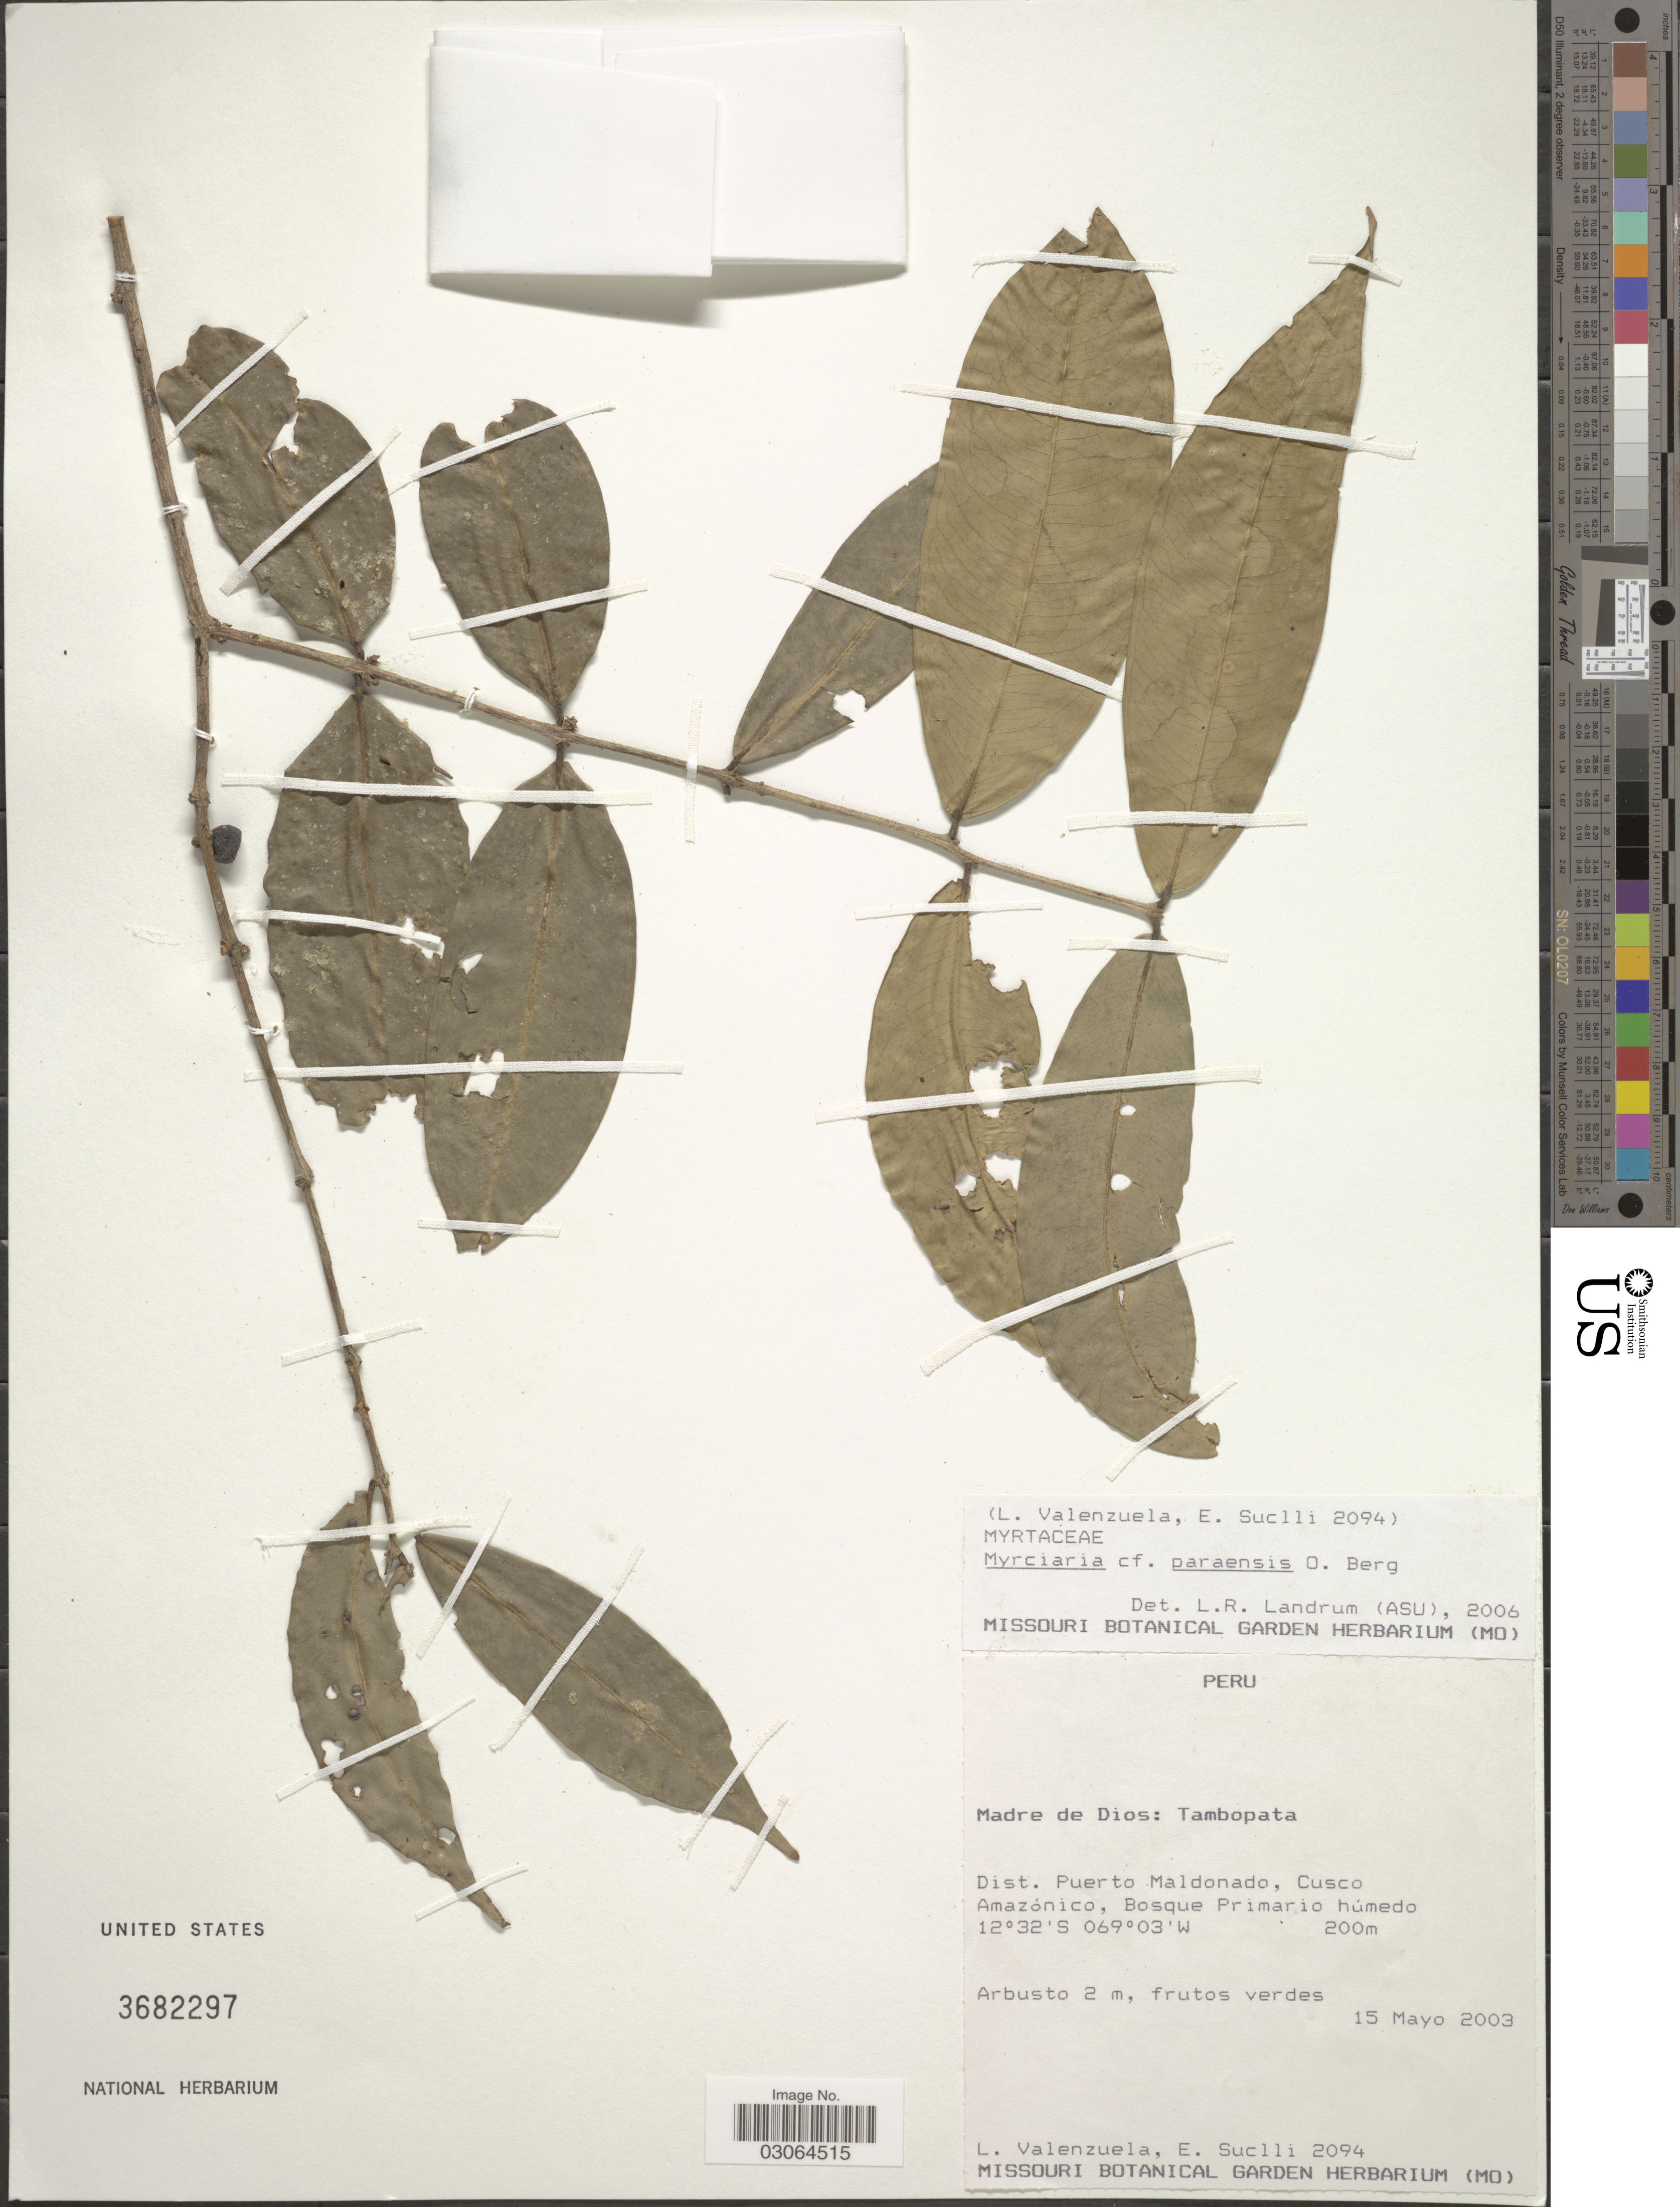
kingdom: Plantae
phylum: Tracheophyta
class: Magnoliopsida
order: Myrtales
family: Myrtaceae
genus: Myrciaria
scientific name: Myrciaria paraensis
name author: O. Berg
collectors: L. Valenzuela & E. Suclli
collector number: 2094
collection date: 2003-05-15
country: Peru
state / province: Madre de Dios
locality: Tambopata, Dist. Puerto Maldonado, Cusco Amazónico, Bosque Primario húmedo.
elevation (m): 200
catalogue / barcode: US 3682297